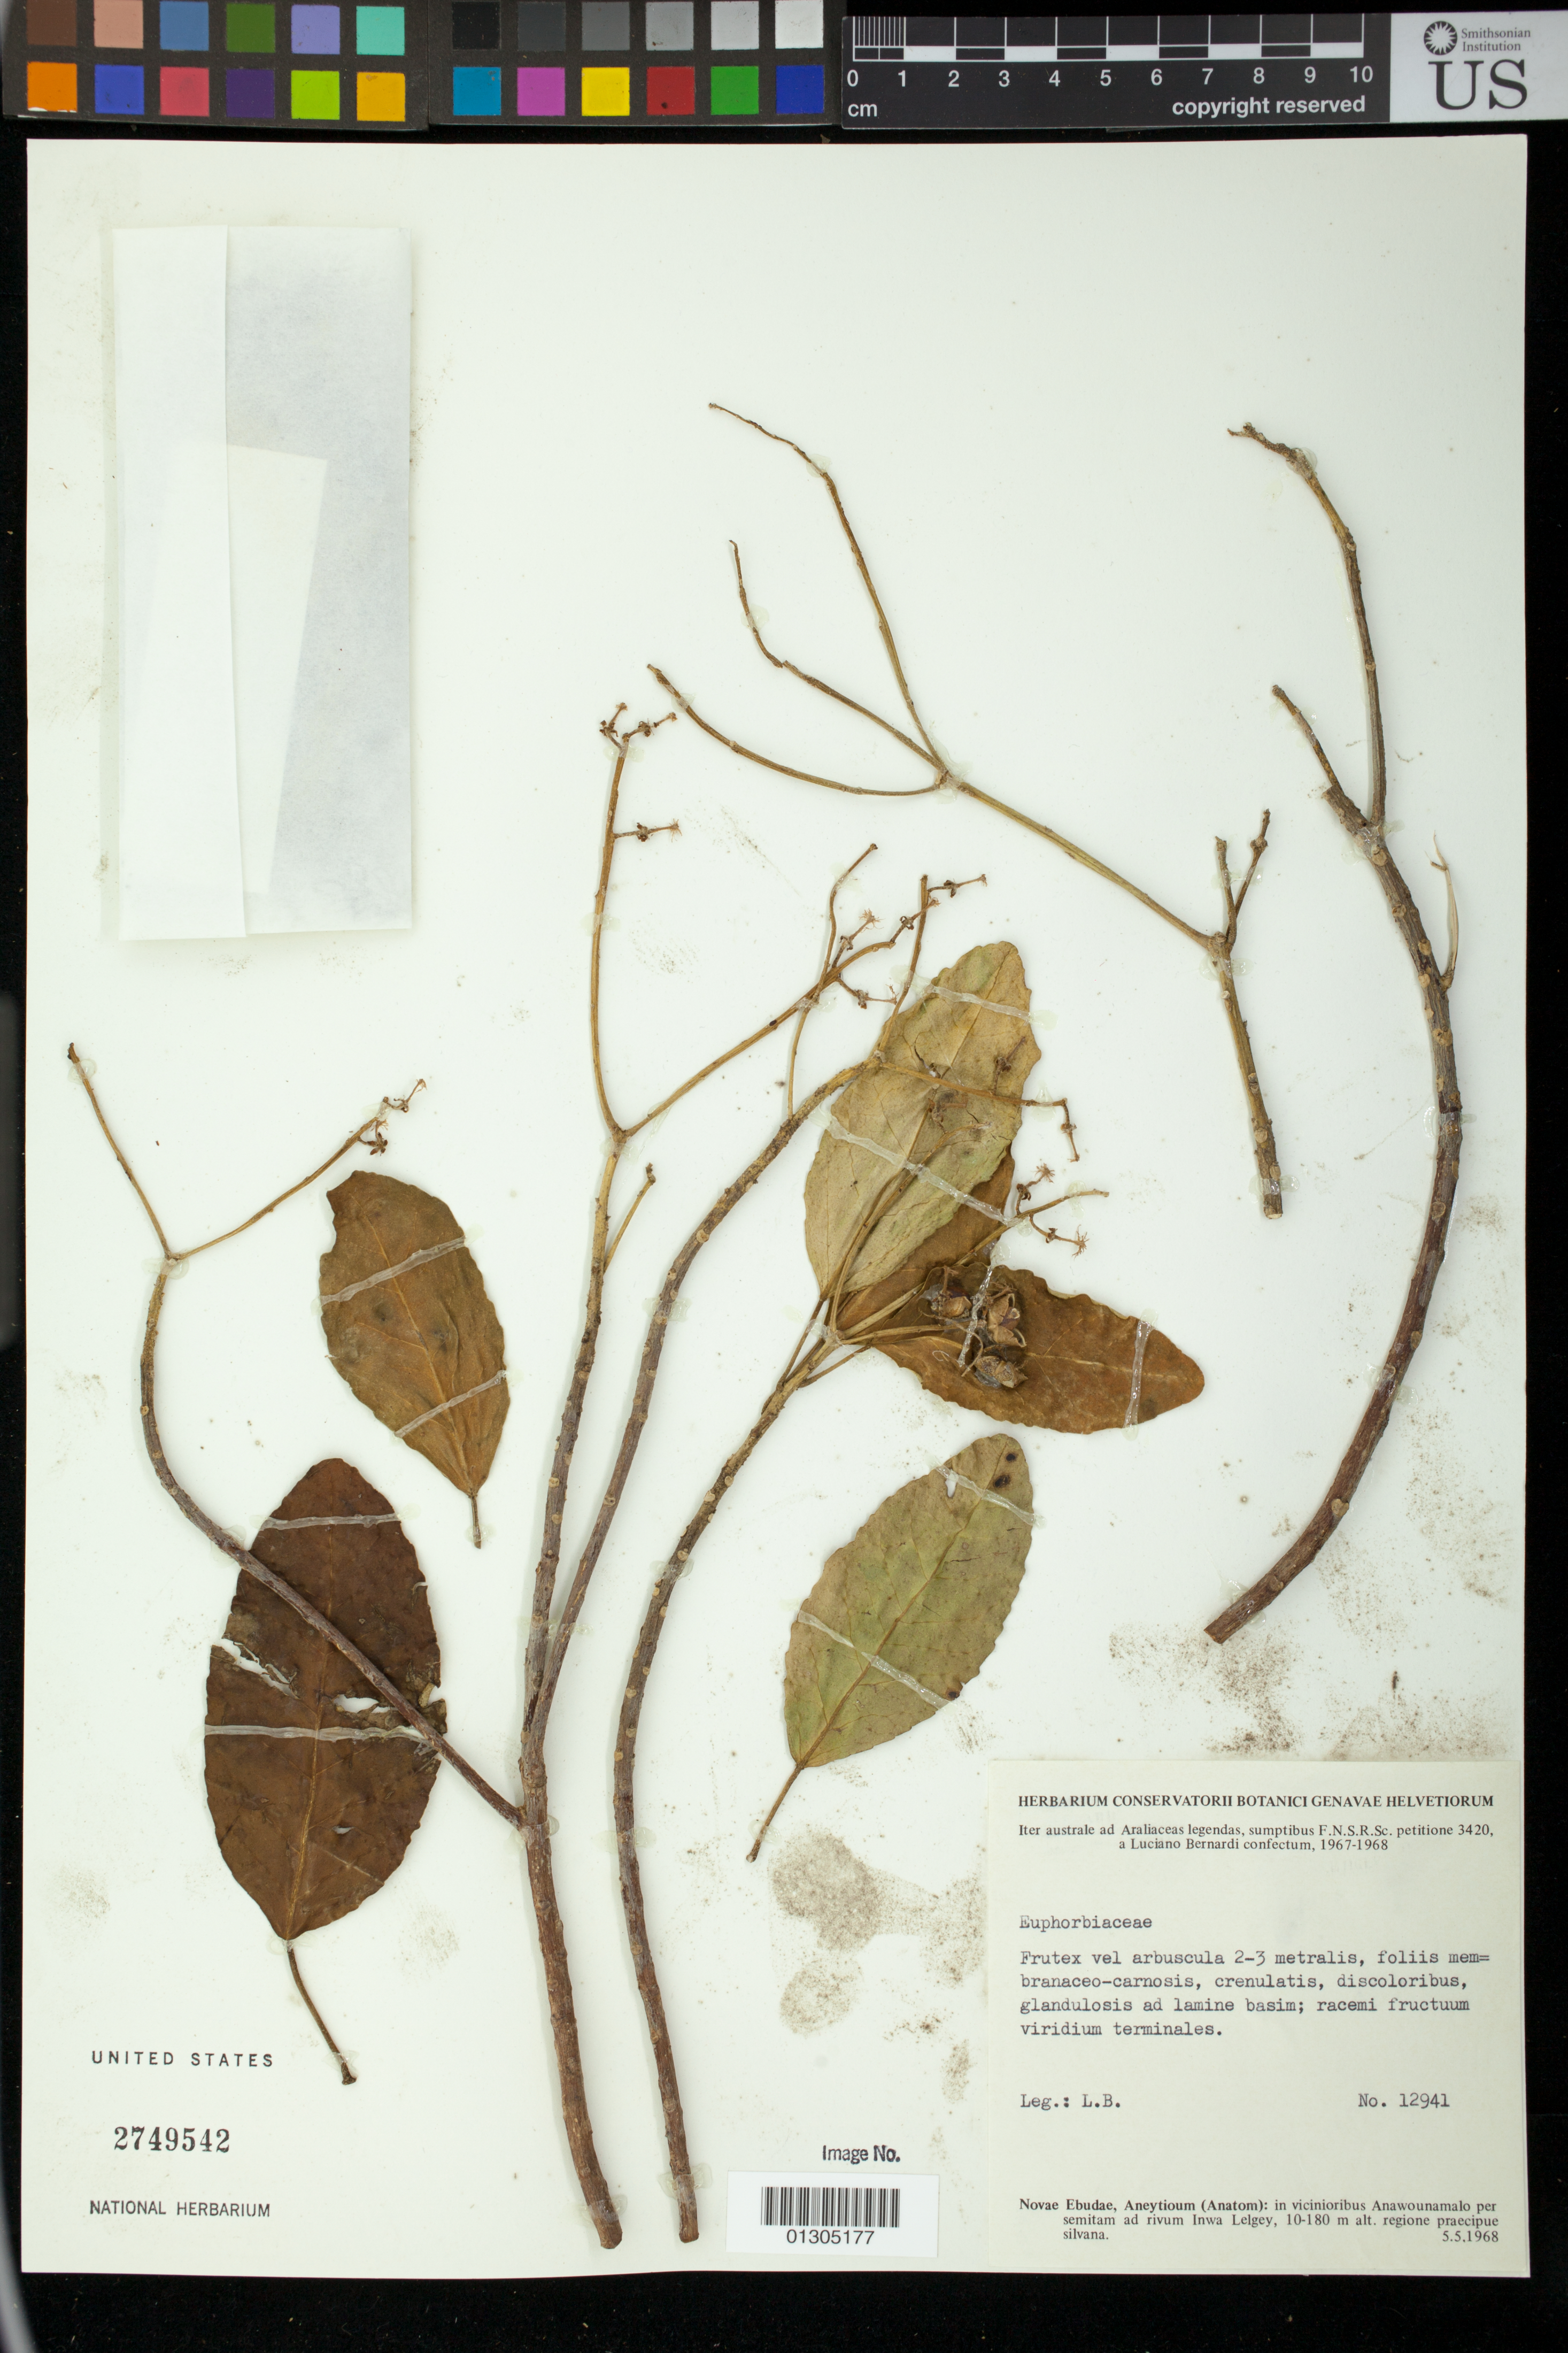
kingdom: Plantae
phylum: Tracheophyta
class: Magnoliopsida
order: Malpighiales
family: Euphorbiaceae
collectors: L. Bernardi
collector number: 12941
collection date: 1968-05-05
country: Vanuatu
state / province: Tafea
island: Anatom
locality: Novae Ebudae, Aneytioum [Aneityum] (Anatom):in vicinioribus Anawounamalo per semitam ad rivum Inwa Lelgey.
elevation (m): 10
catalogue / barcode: US 2749542